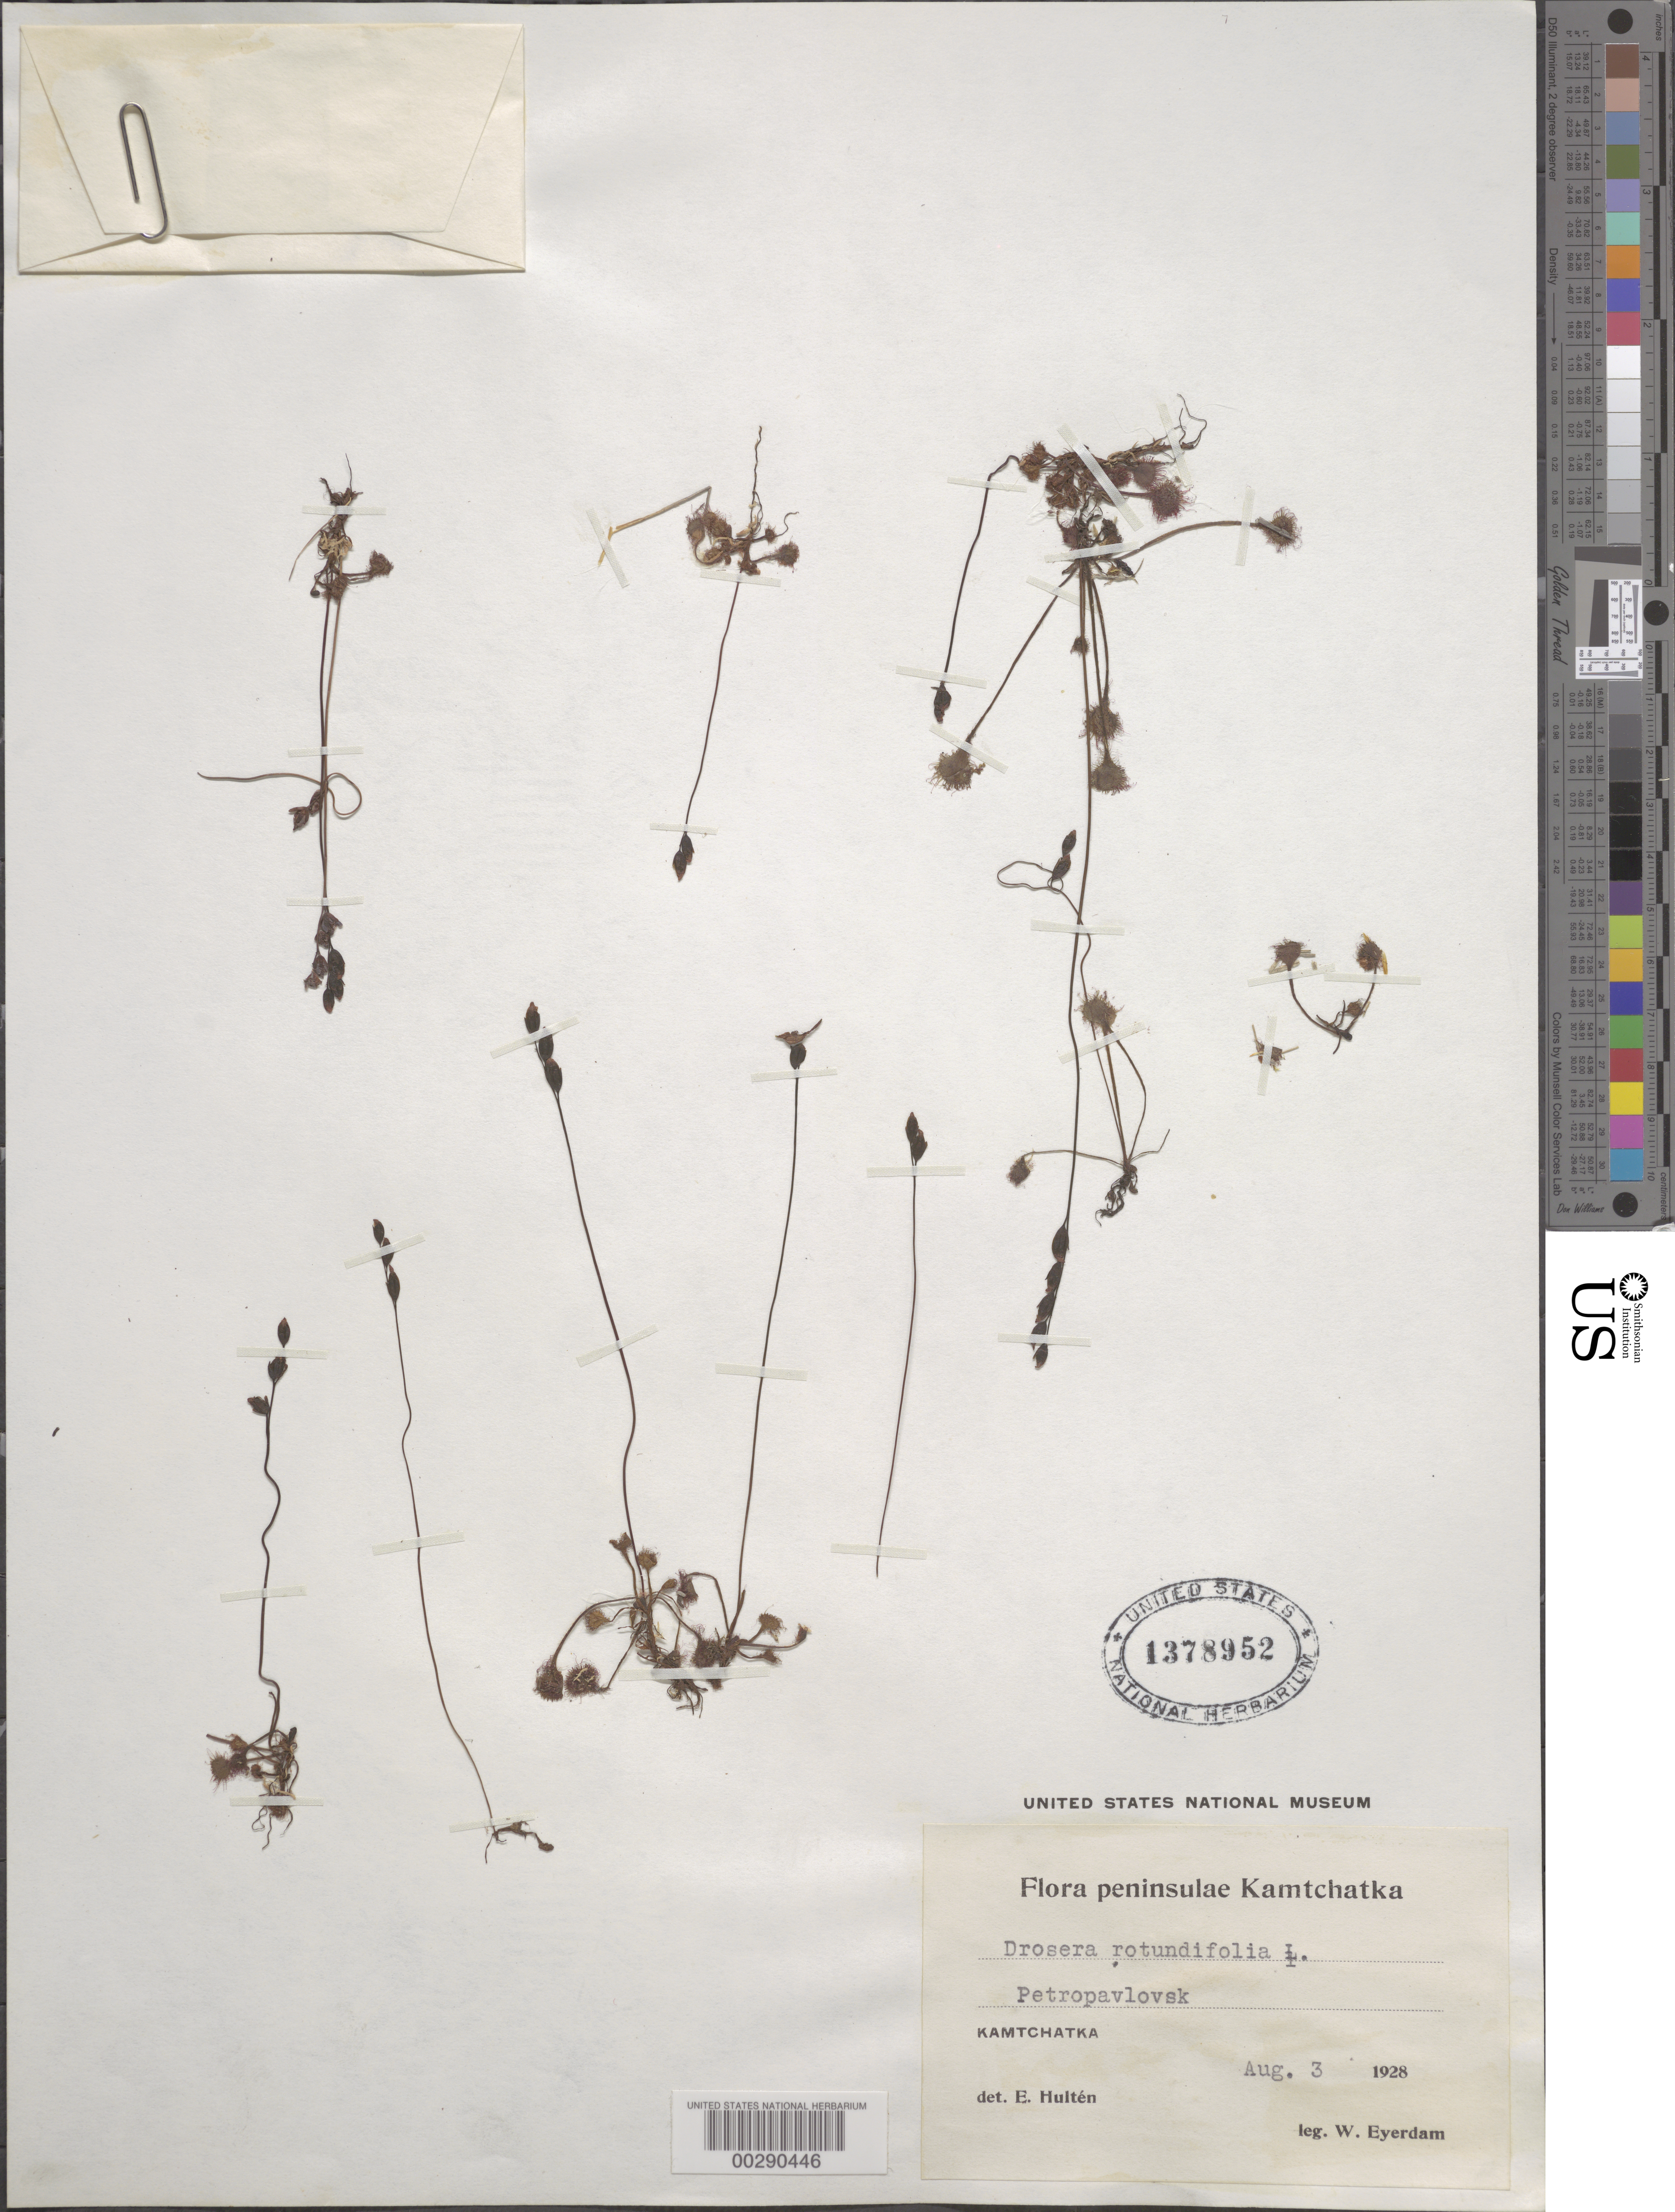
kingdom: Plantae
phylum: Tracheophyta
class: Magnoliopsida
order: Caryophyllales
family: Droseraceae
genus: Drosera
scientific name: Drosera rotundifolia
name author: L.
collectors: W. J. Eyerdam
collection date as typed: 03 Aug 1928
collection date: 1928-08-03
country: Russian Federation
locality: Kamchatka peninsula, petropavlovsk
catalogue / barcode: US 1378952